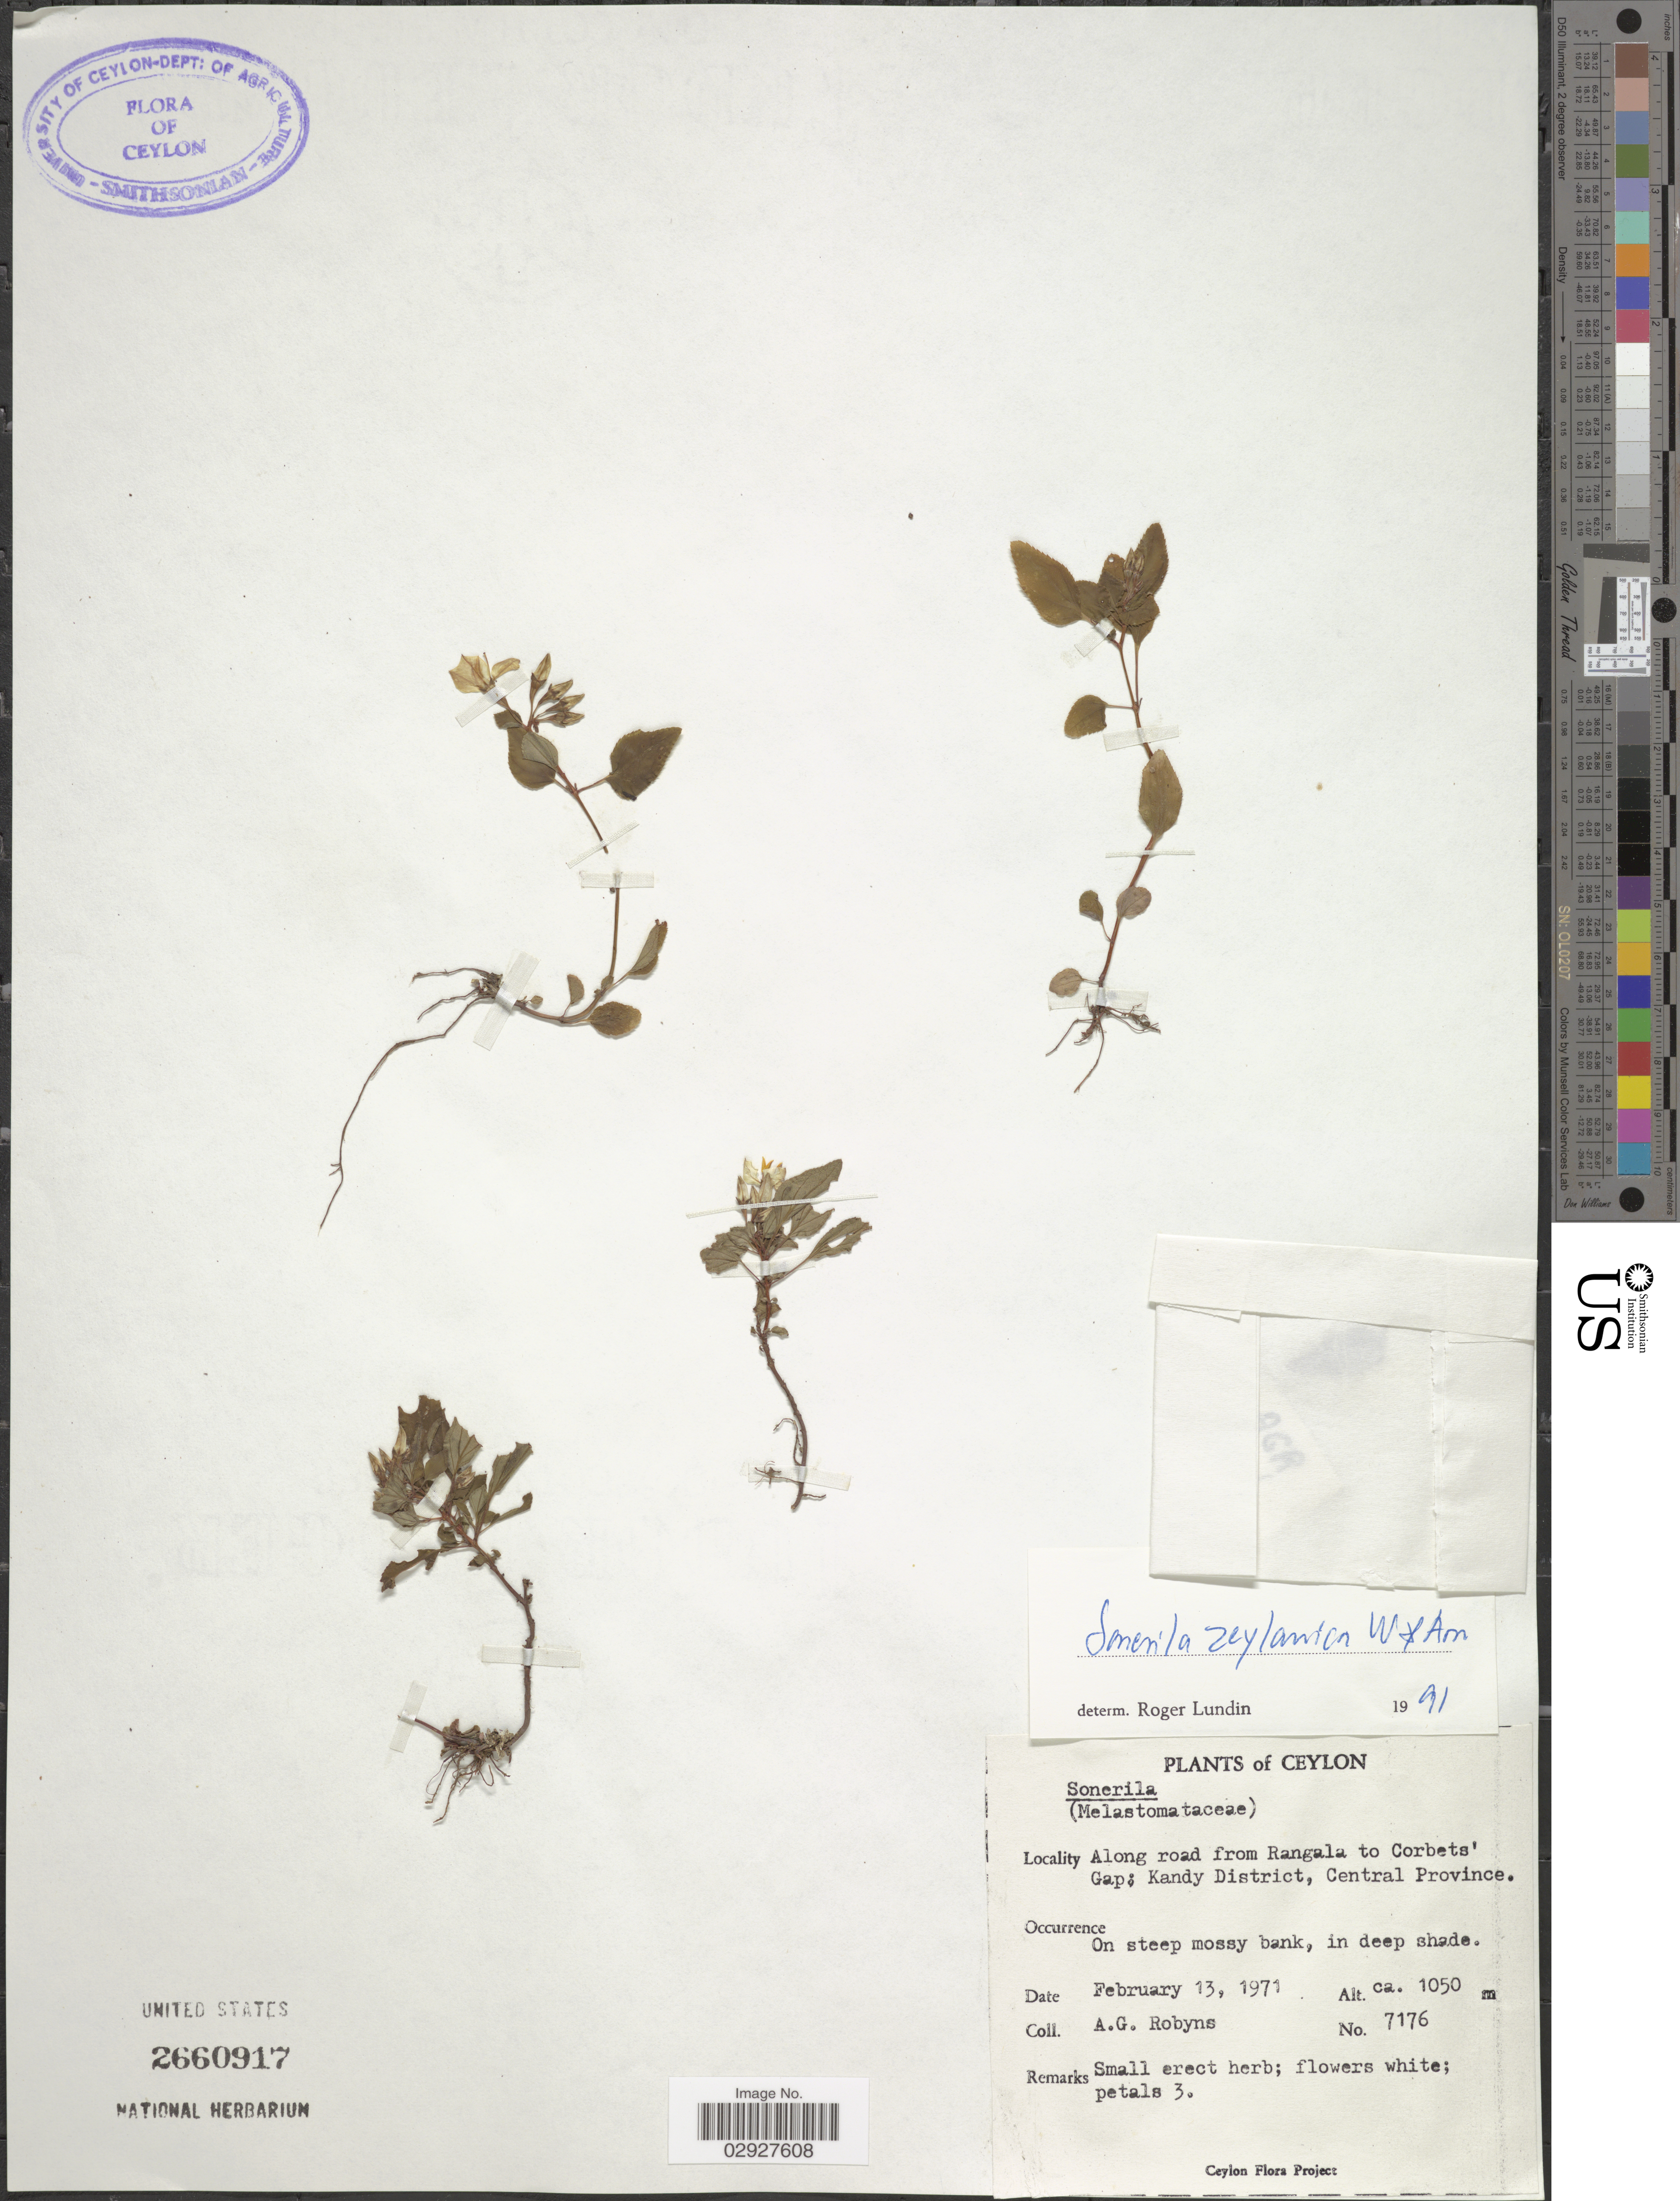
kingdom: Plantae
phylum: Tracheophyta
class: Magnoliopsida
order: Myrtales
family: Melastomataceae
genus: Sonerila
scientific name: Sonerila zeylanica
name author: Wight & Arn.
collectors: A. Robyns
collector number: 7176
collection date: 1971-02-13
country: Sri Lanka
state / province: Central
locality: Ceylon. Along road from Rangala to Corbets' Gap; Kandy District.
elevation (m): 1050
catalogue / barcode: US 2660917